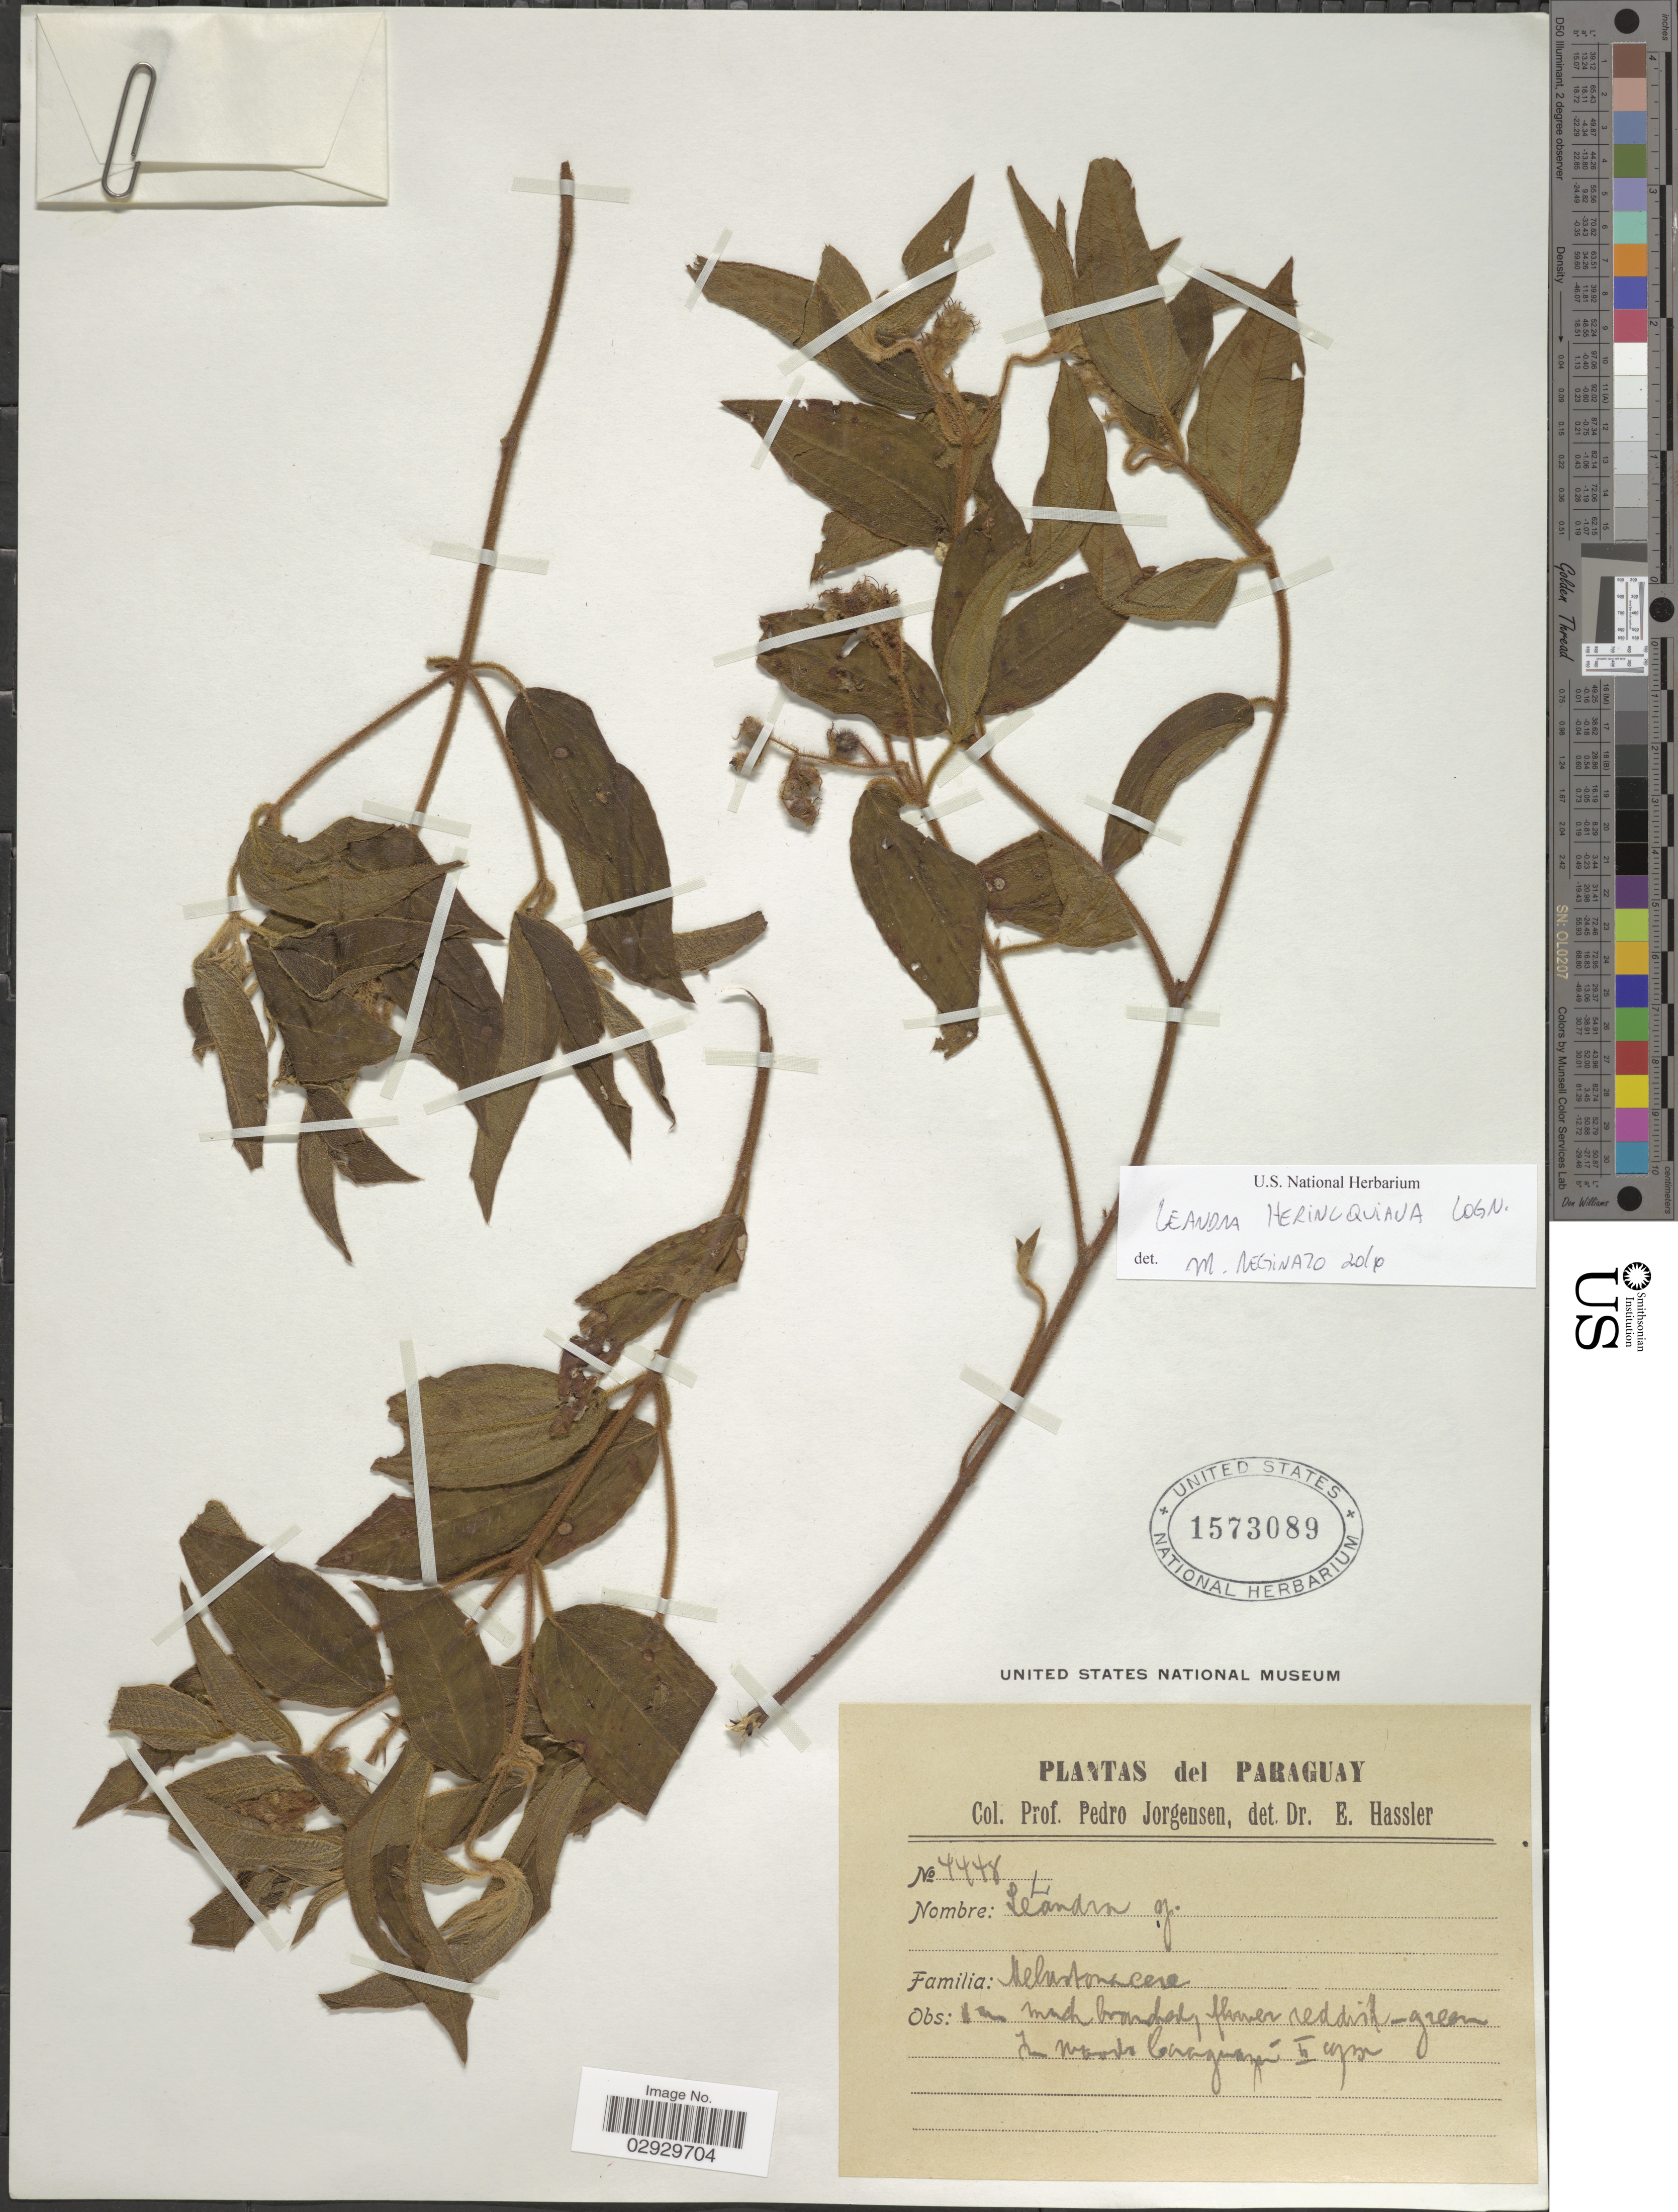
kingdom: Plantae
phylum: Tracheophyta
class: Magnoliopsida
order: Myrtales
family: Melastomataceae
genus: Leandra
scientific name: Leandra herincquiana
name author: Cogn.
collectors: P. Jörgensen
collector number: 4448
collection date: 1931-02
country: Paraguay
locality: In woods Caaguazu.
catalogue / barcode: US 1573089